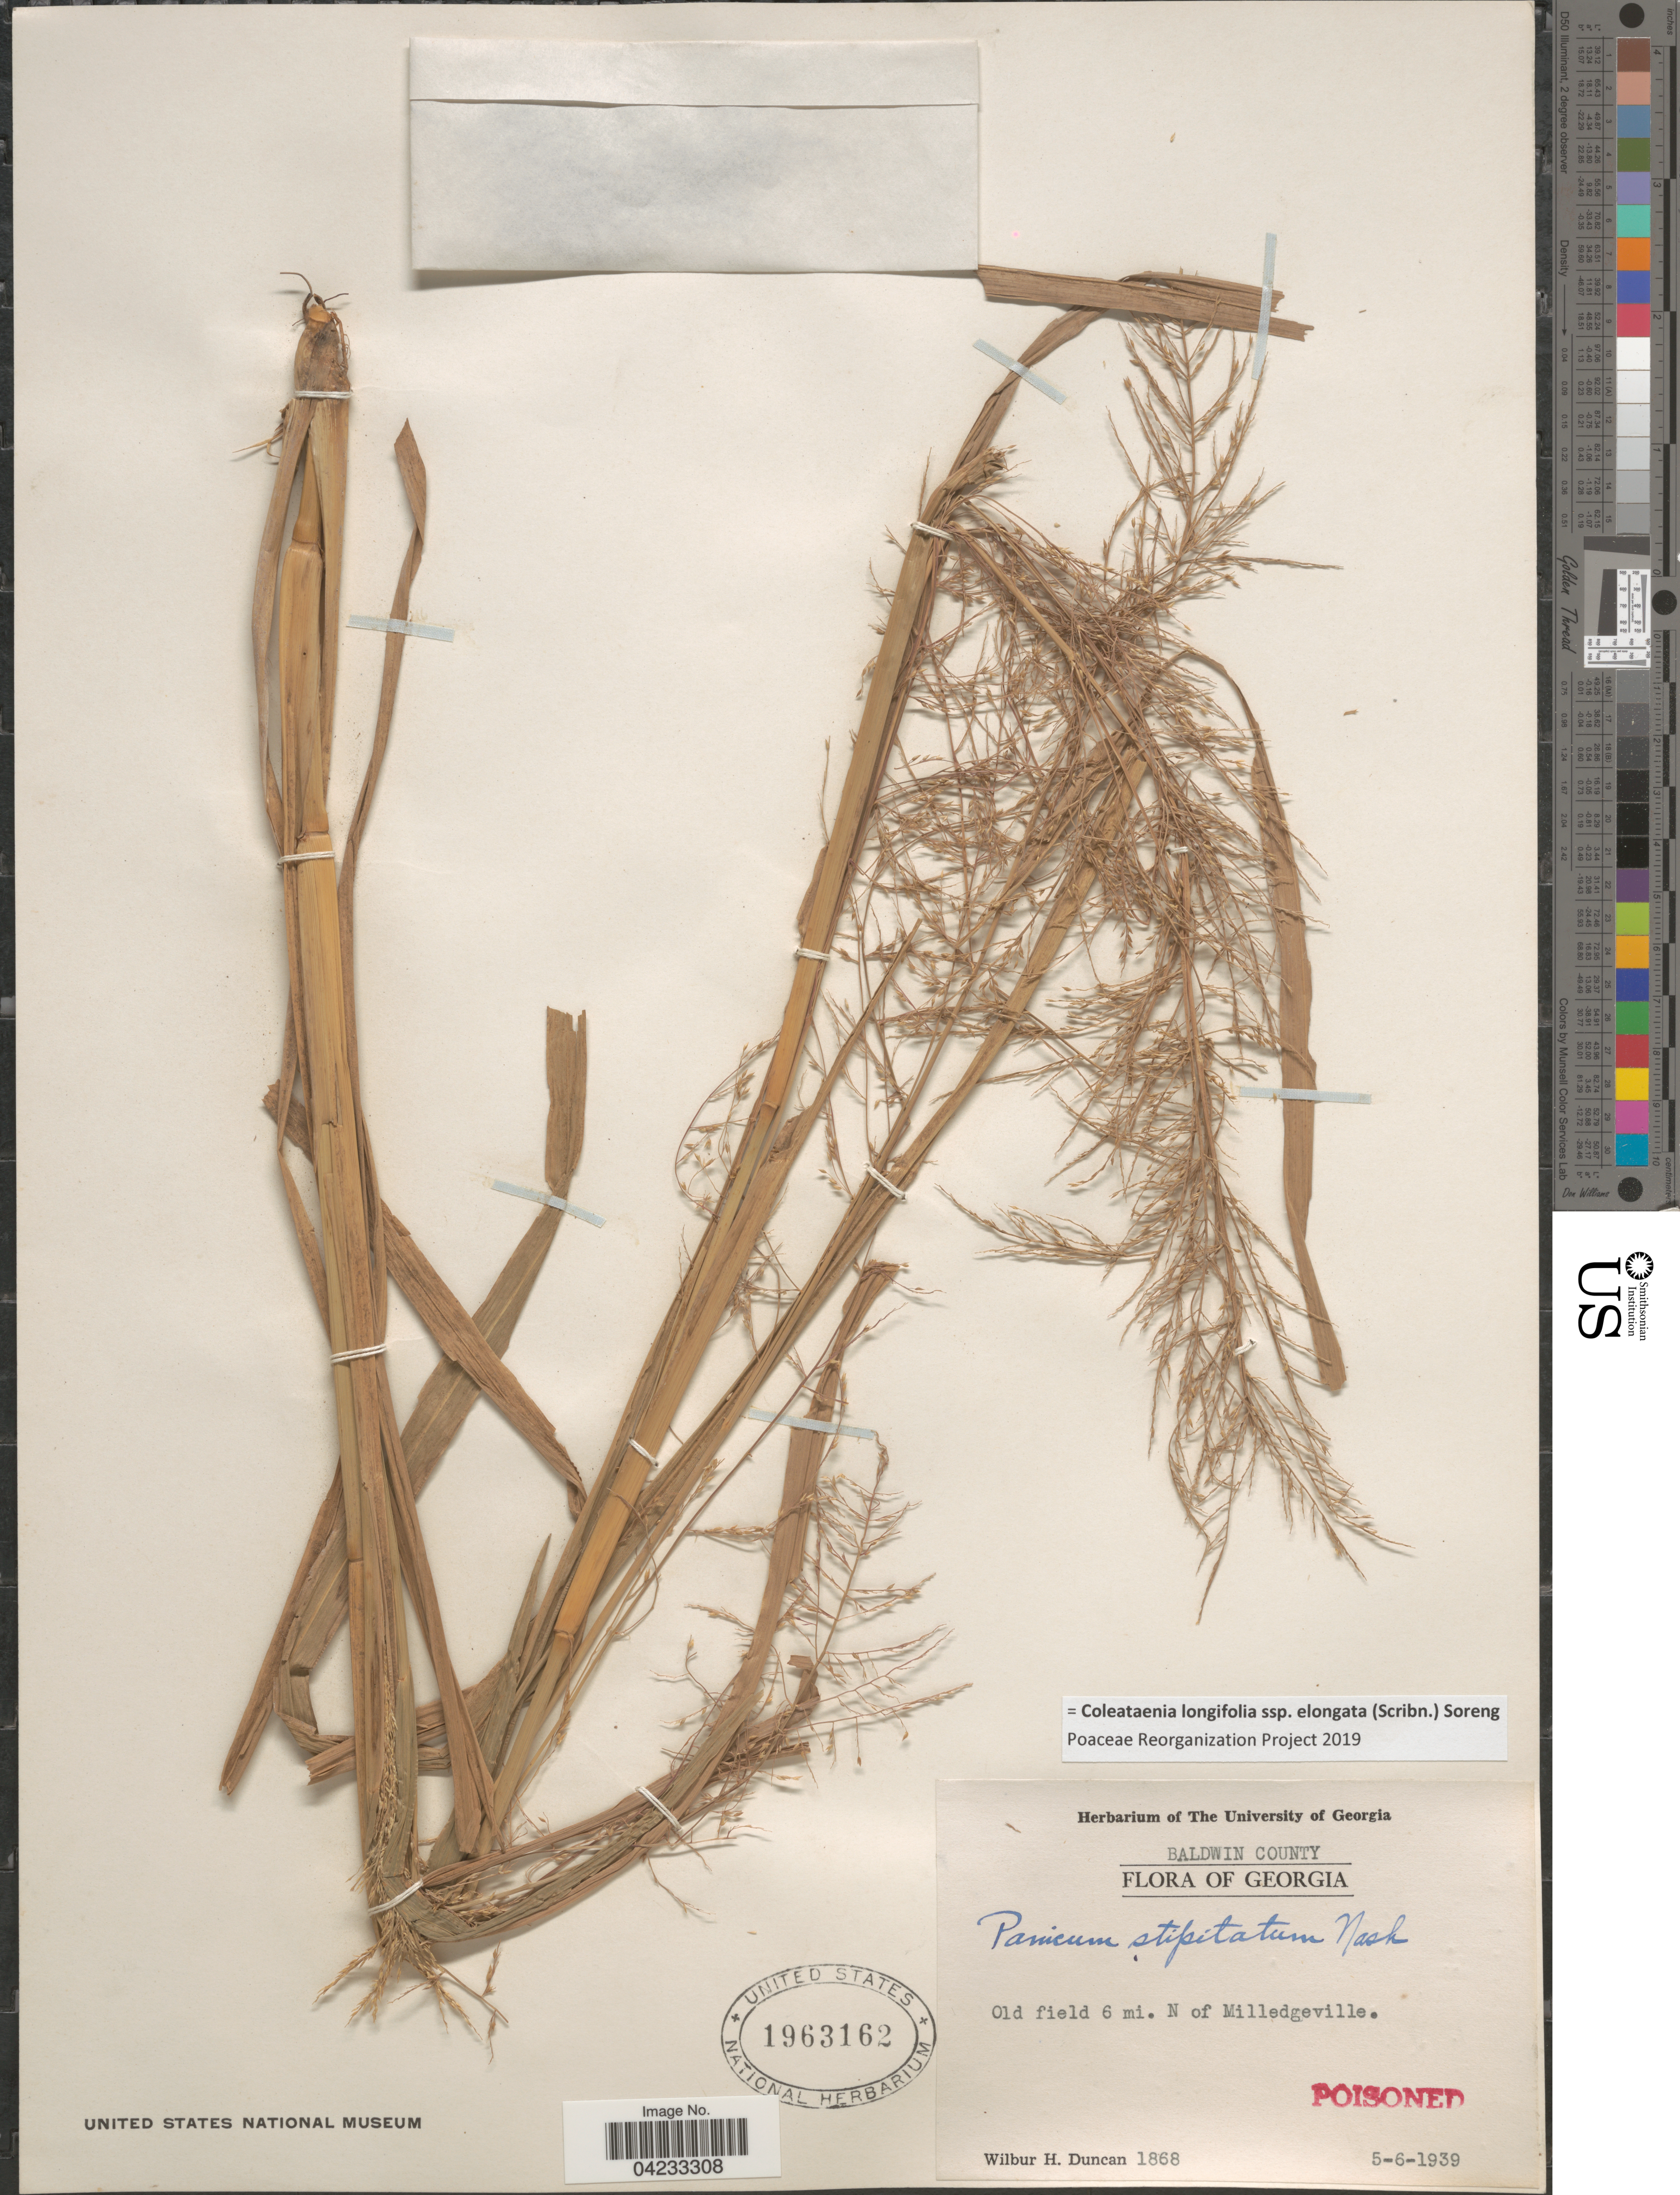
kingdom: Plantae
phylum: Tracheophyta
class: Liliopsida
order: Poales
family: Poaceae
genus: Coleataenia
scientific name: Coleataenia longifolia subsp. elongata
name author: (Scribn.) Soreng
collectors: W. H. Duncan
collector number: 1868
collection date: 1939-05-06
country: United States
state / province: Georgia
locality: Baldwin County. Old field 6 mi. N. of Milledgeville.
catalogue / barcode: US 1963162